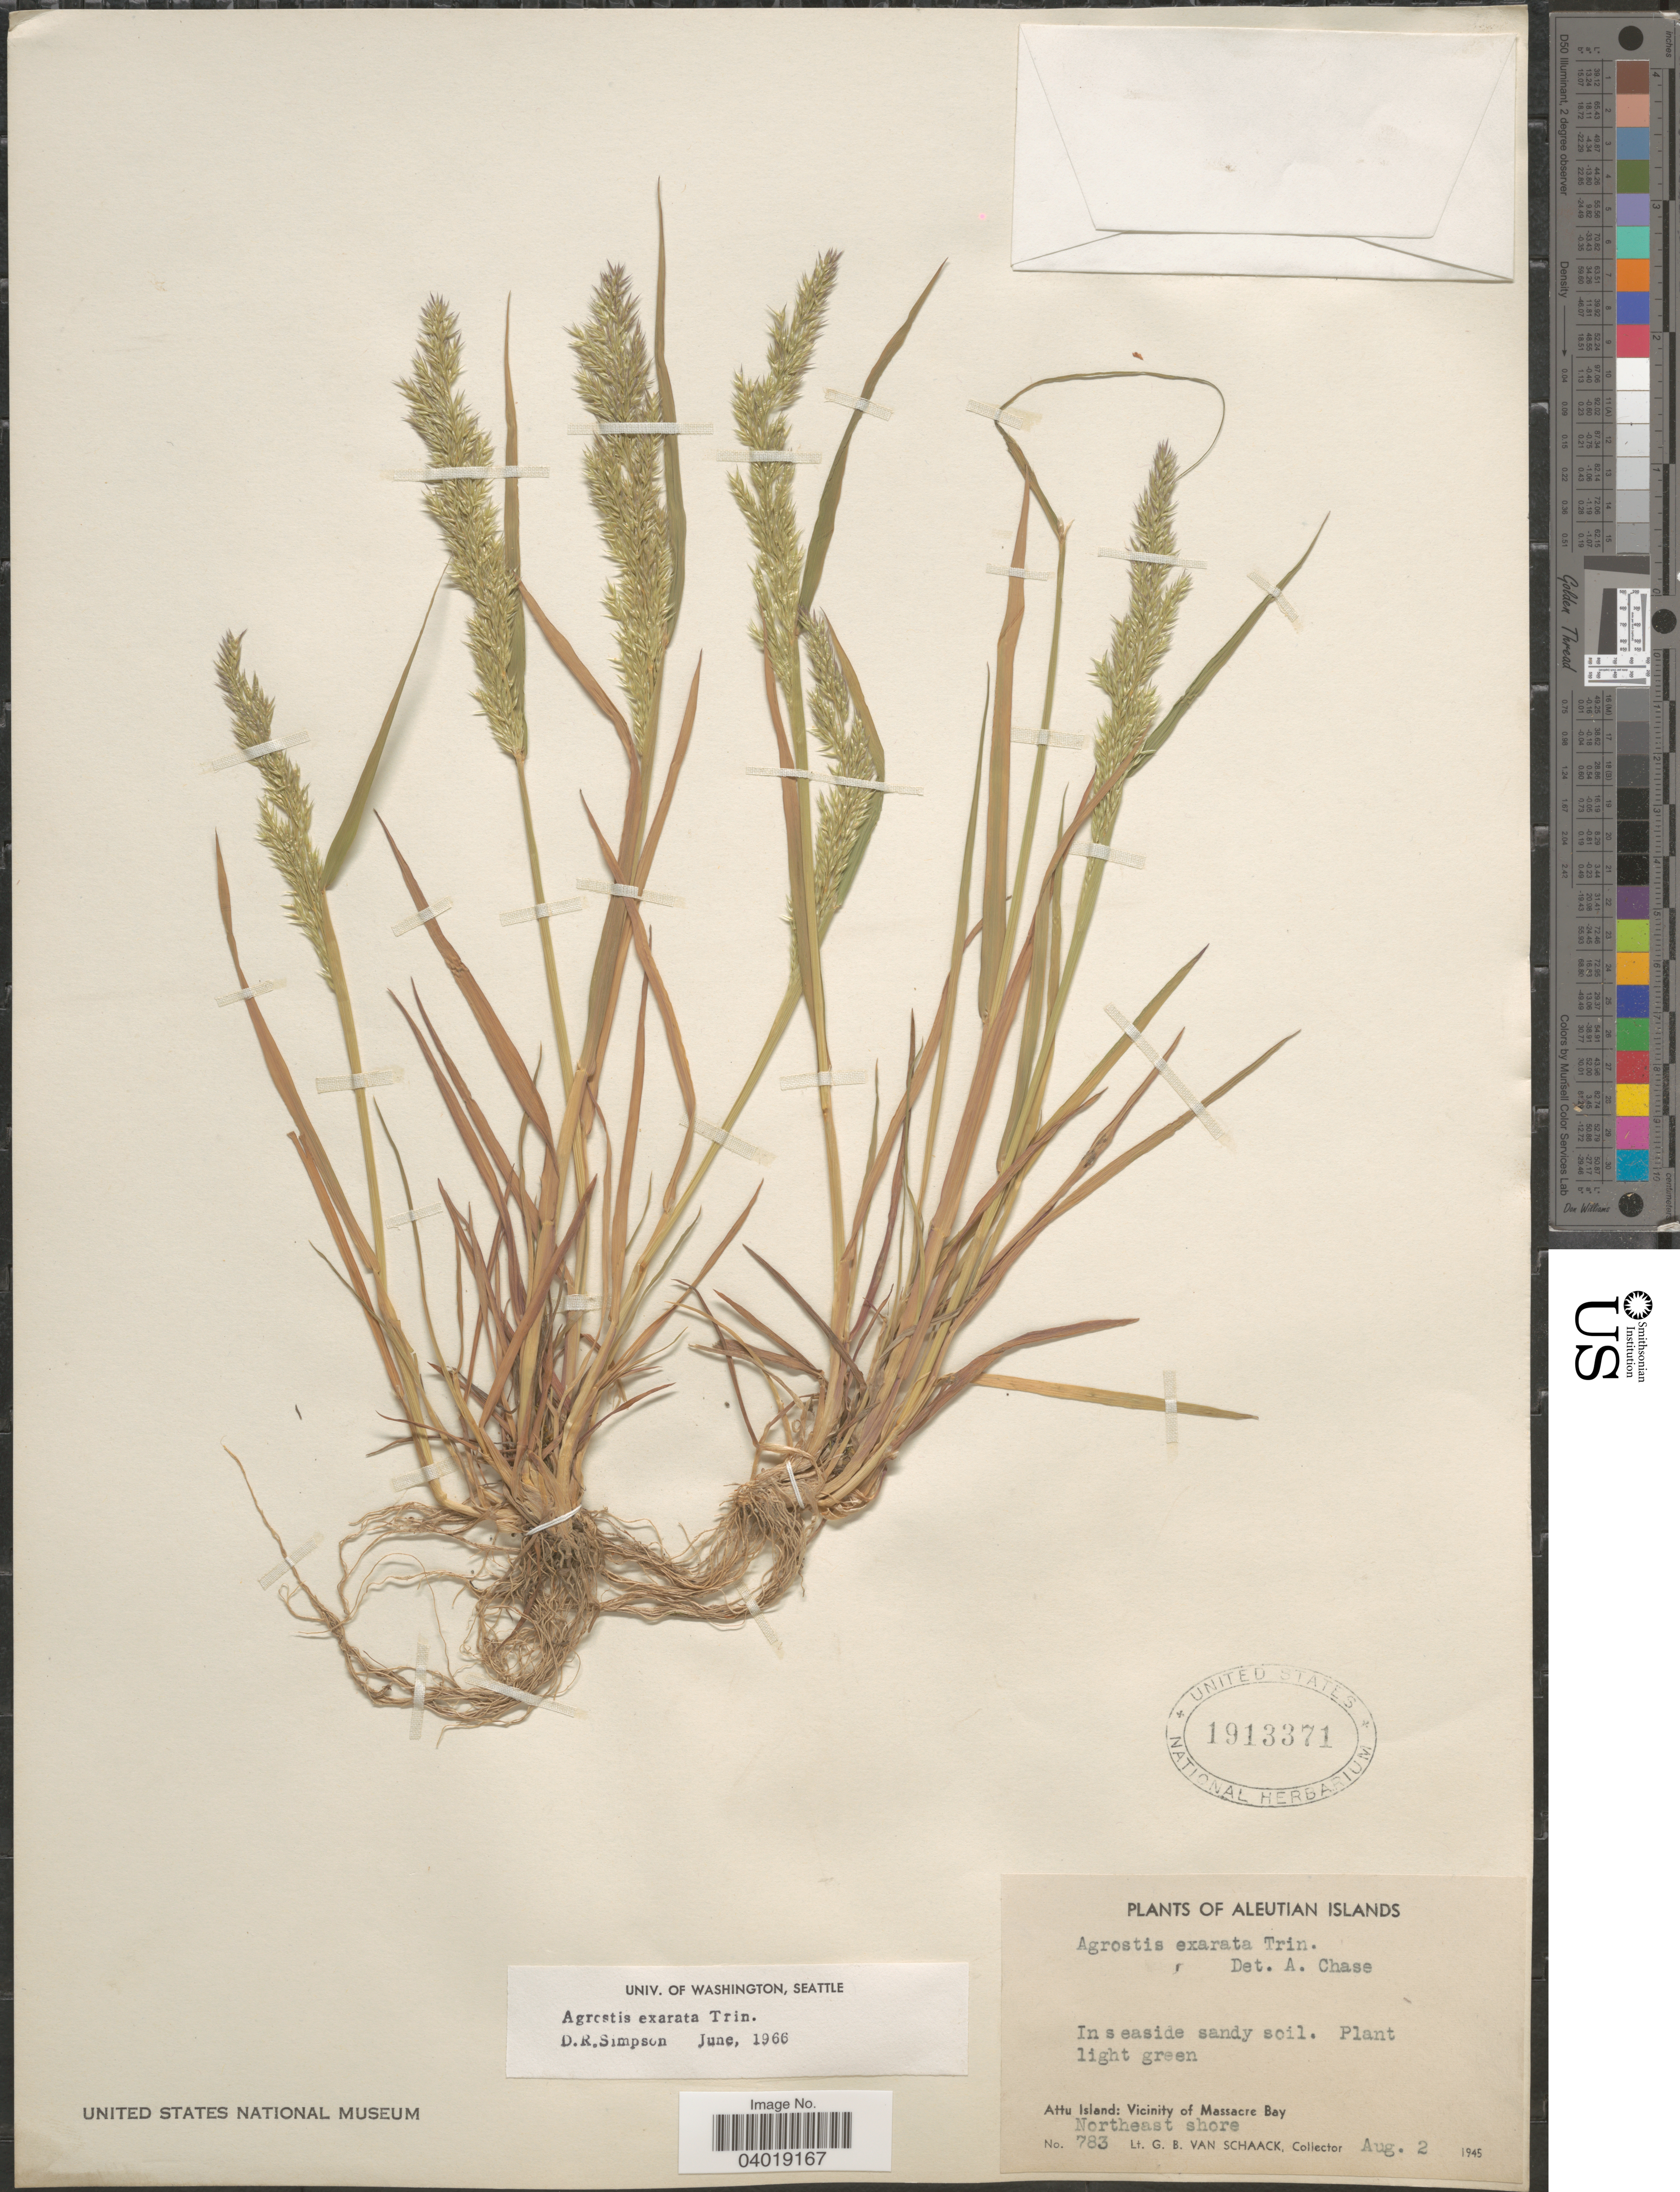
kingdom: Plantae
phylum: Tracheophyta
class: Liliopsida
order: Poales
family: Poaceae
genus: Agrostis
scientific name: Agrostis exarata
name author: Trin.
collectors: G. Van Schaack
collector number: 783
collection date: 1945-08-02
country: United States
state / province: Alaska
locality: Aleutian Islands. Attu Island: Vicinity of Massacre Bay. Northeast shore.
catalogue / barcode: US 1913371